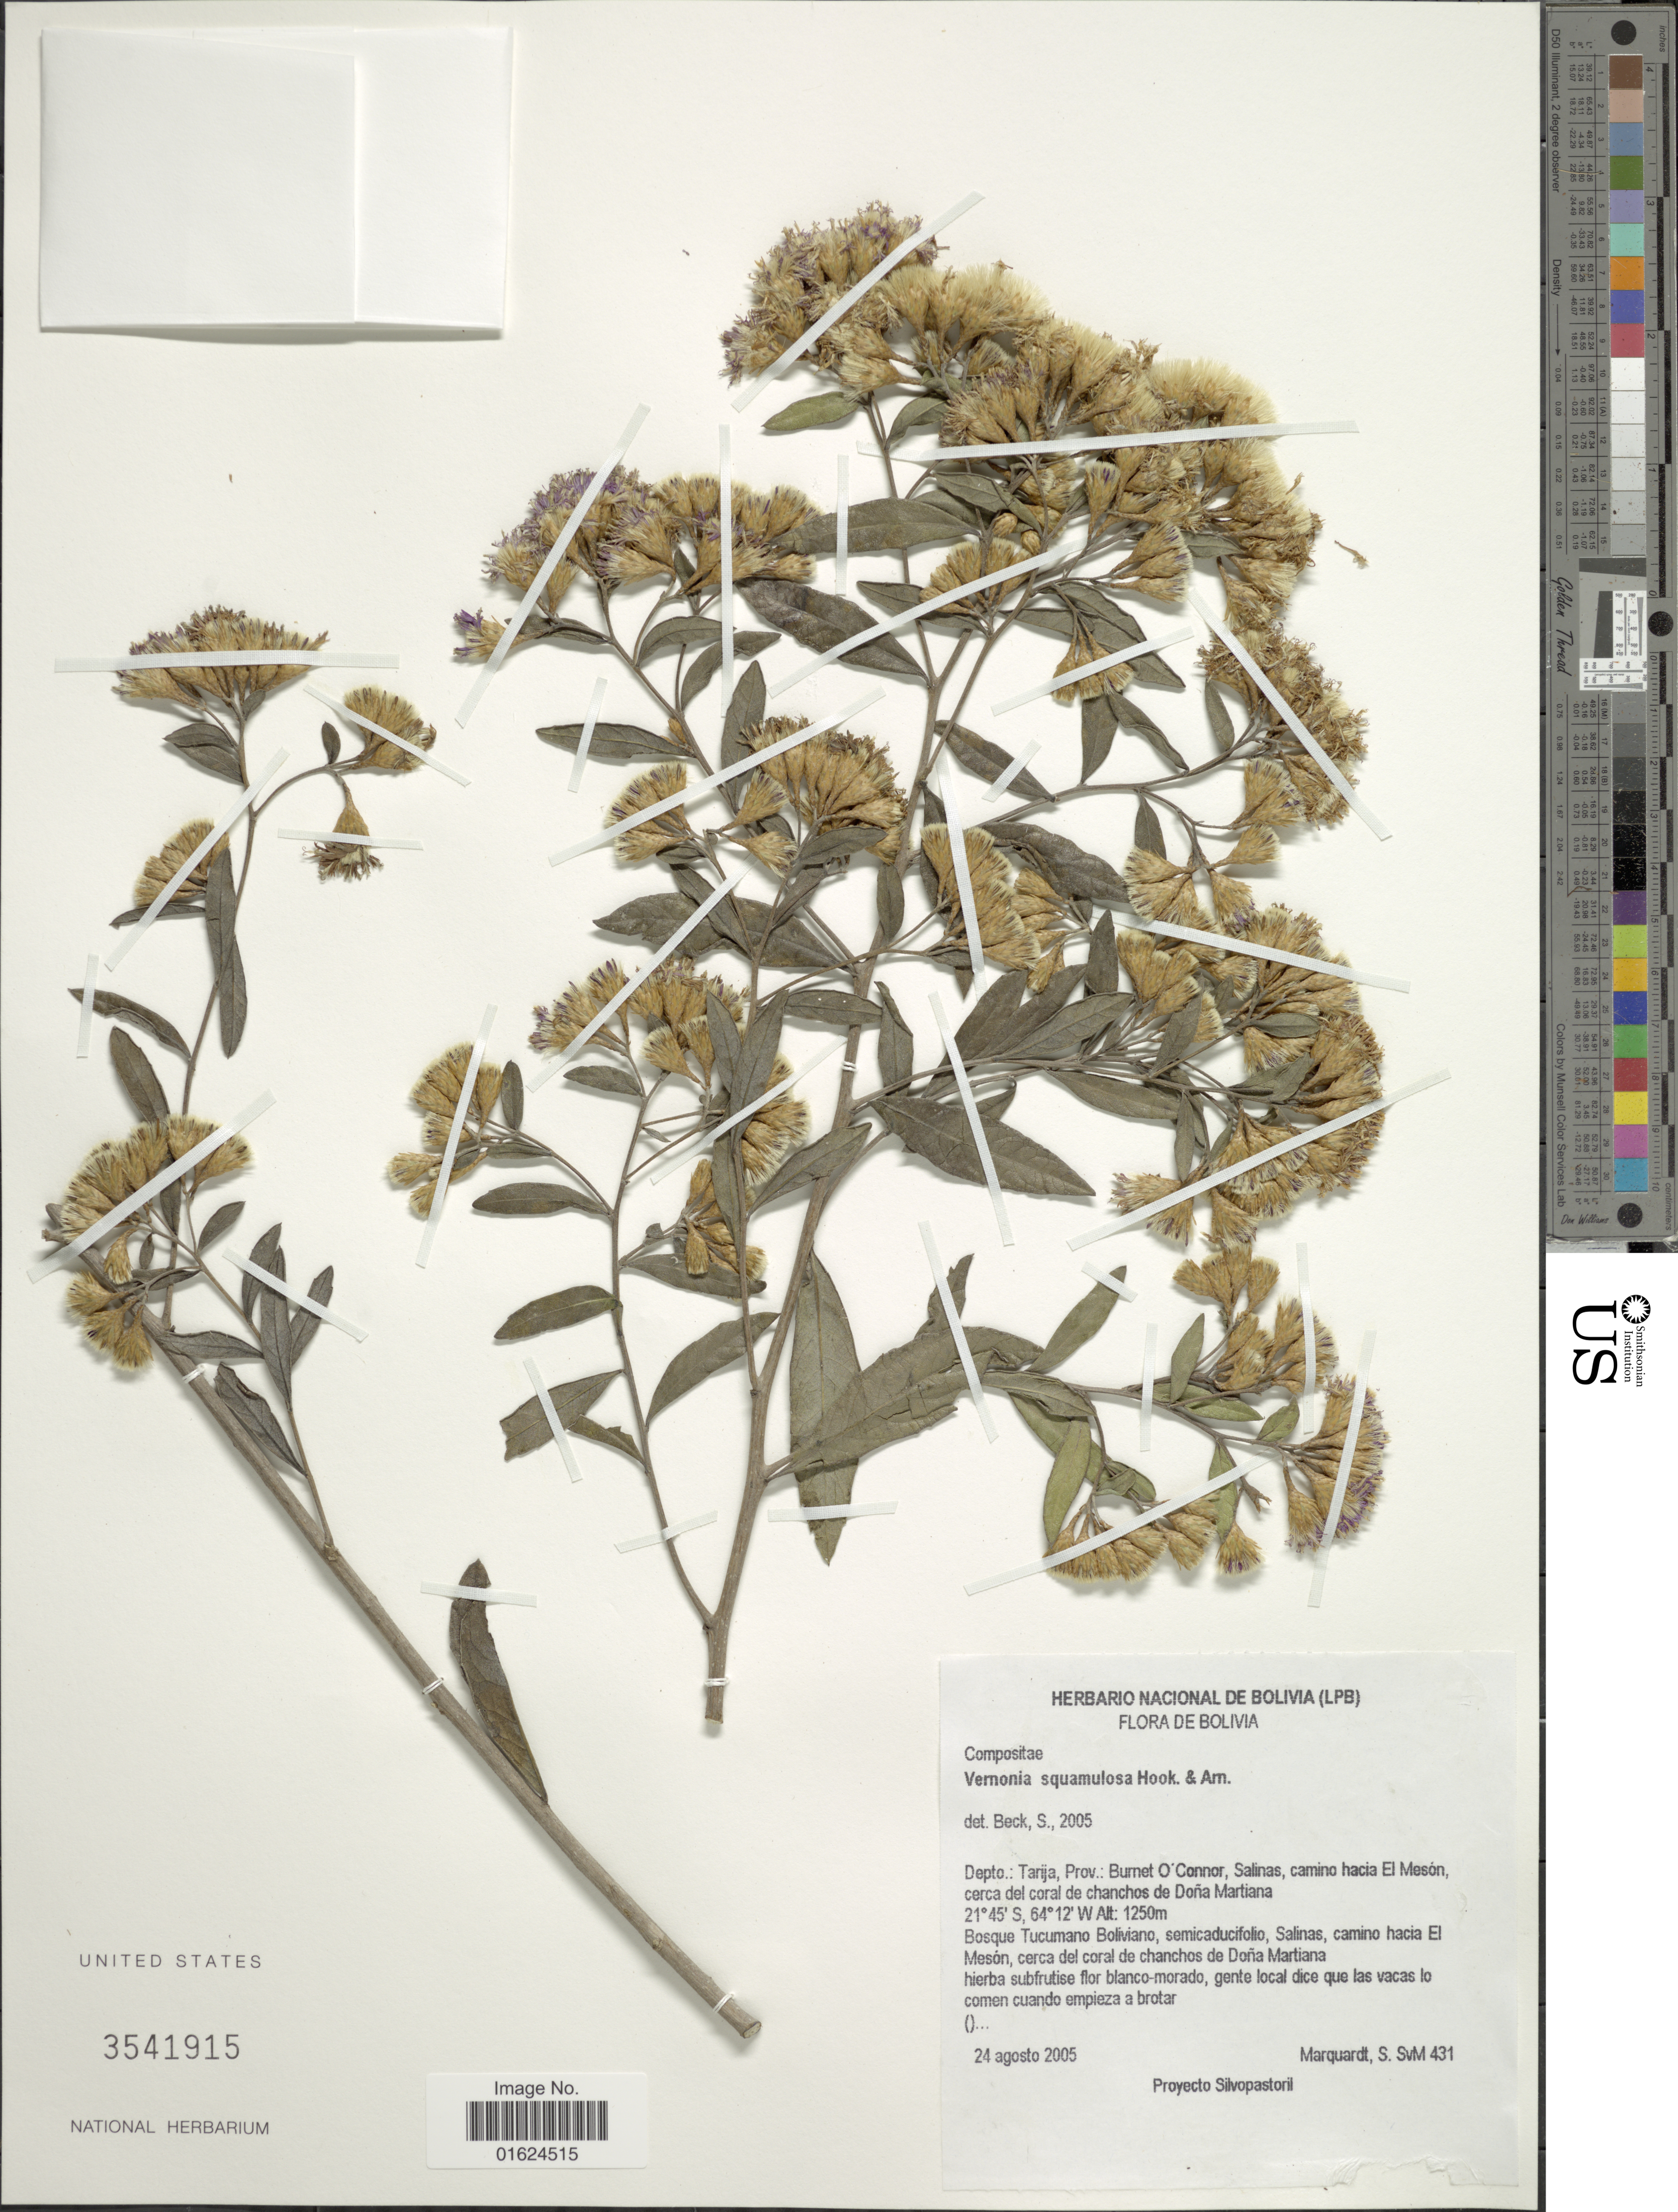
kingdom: Plantae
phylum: Tracheophyta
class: Magnoliopsida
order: Asterales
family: Asteraceae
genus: Vernonanthura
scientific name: Vernonanthura squamulosa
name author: (Hook. & Arn.) H. Rob.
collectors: S. Marquardt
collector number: SvM 431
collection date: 2005-08-24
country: Bolivia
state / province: Tarija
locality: Depto Tarija, Prov. Burnet O'Connor, Salinas, camino hacia El Mesón, cerca del coral de chanchos de Doña Martiana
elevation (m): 1250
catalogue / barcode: US 3541915